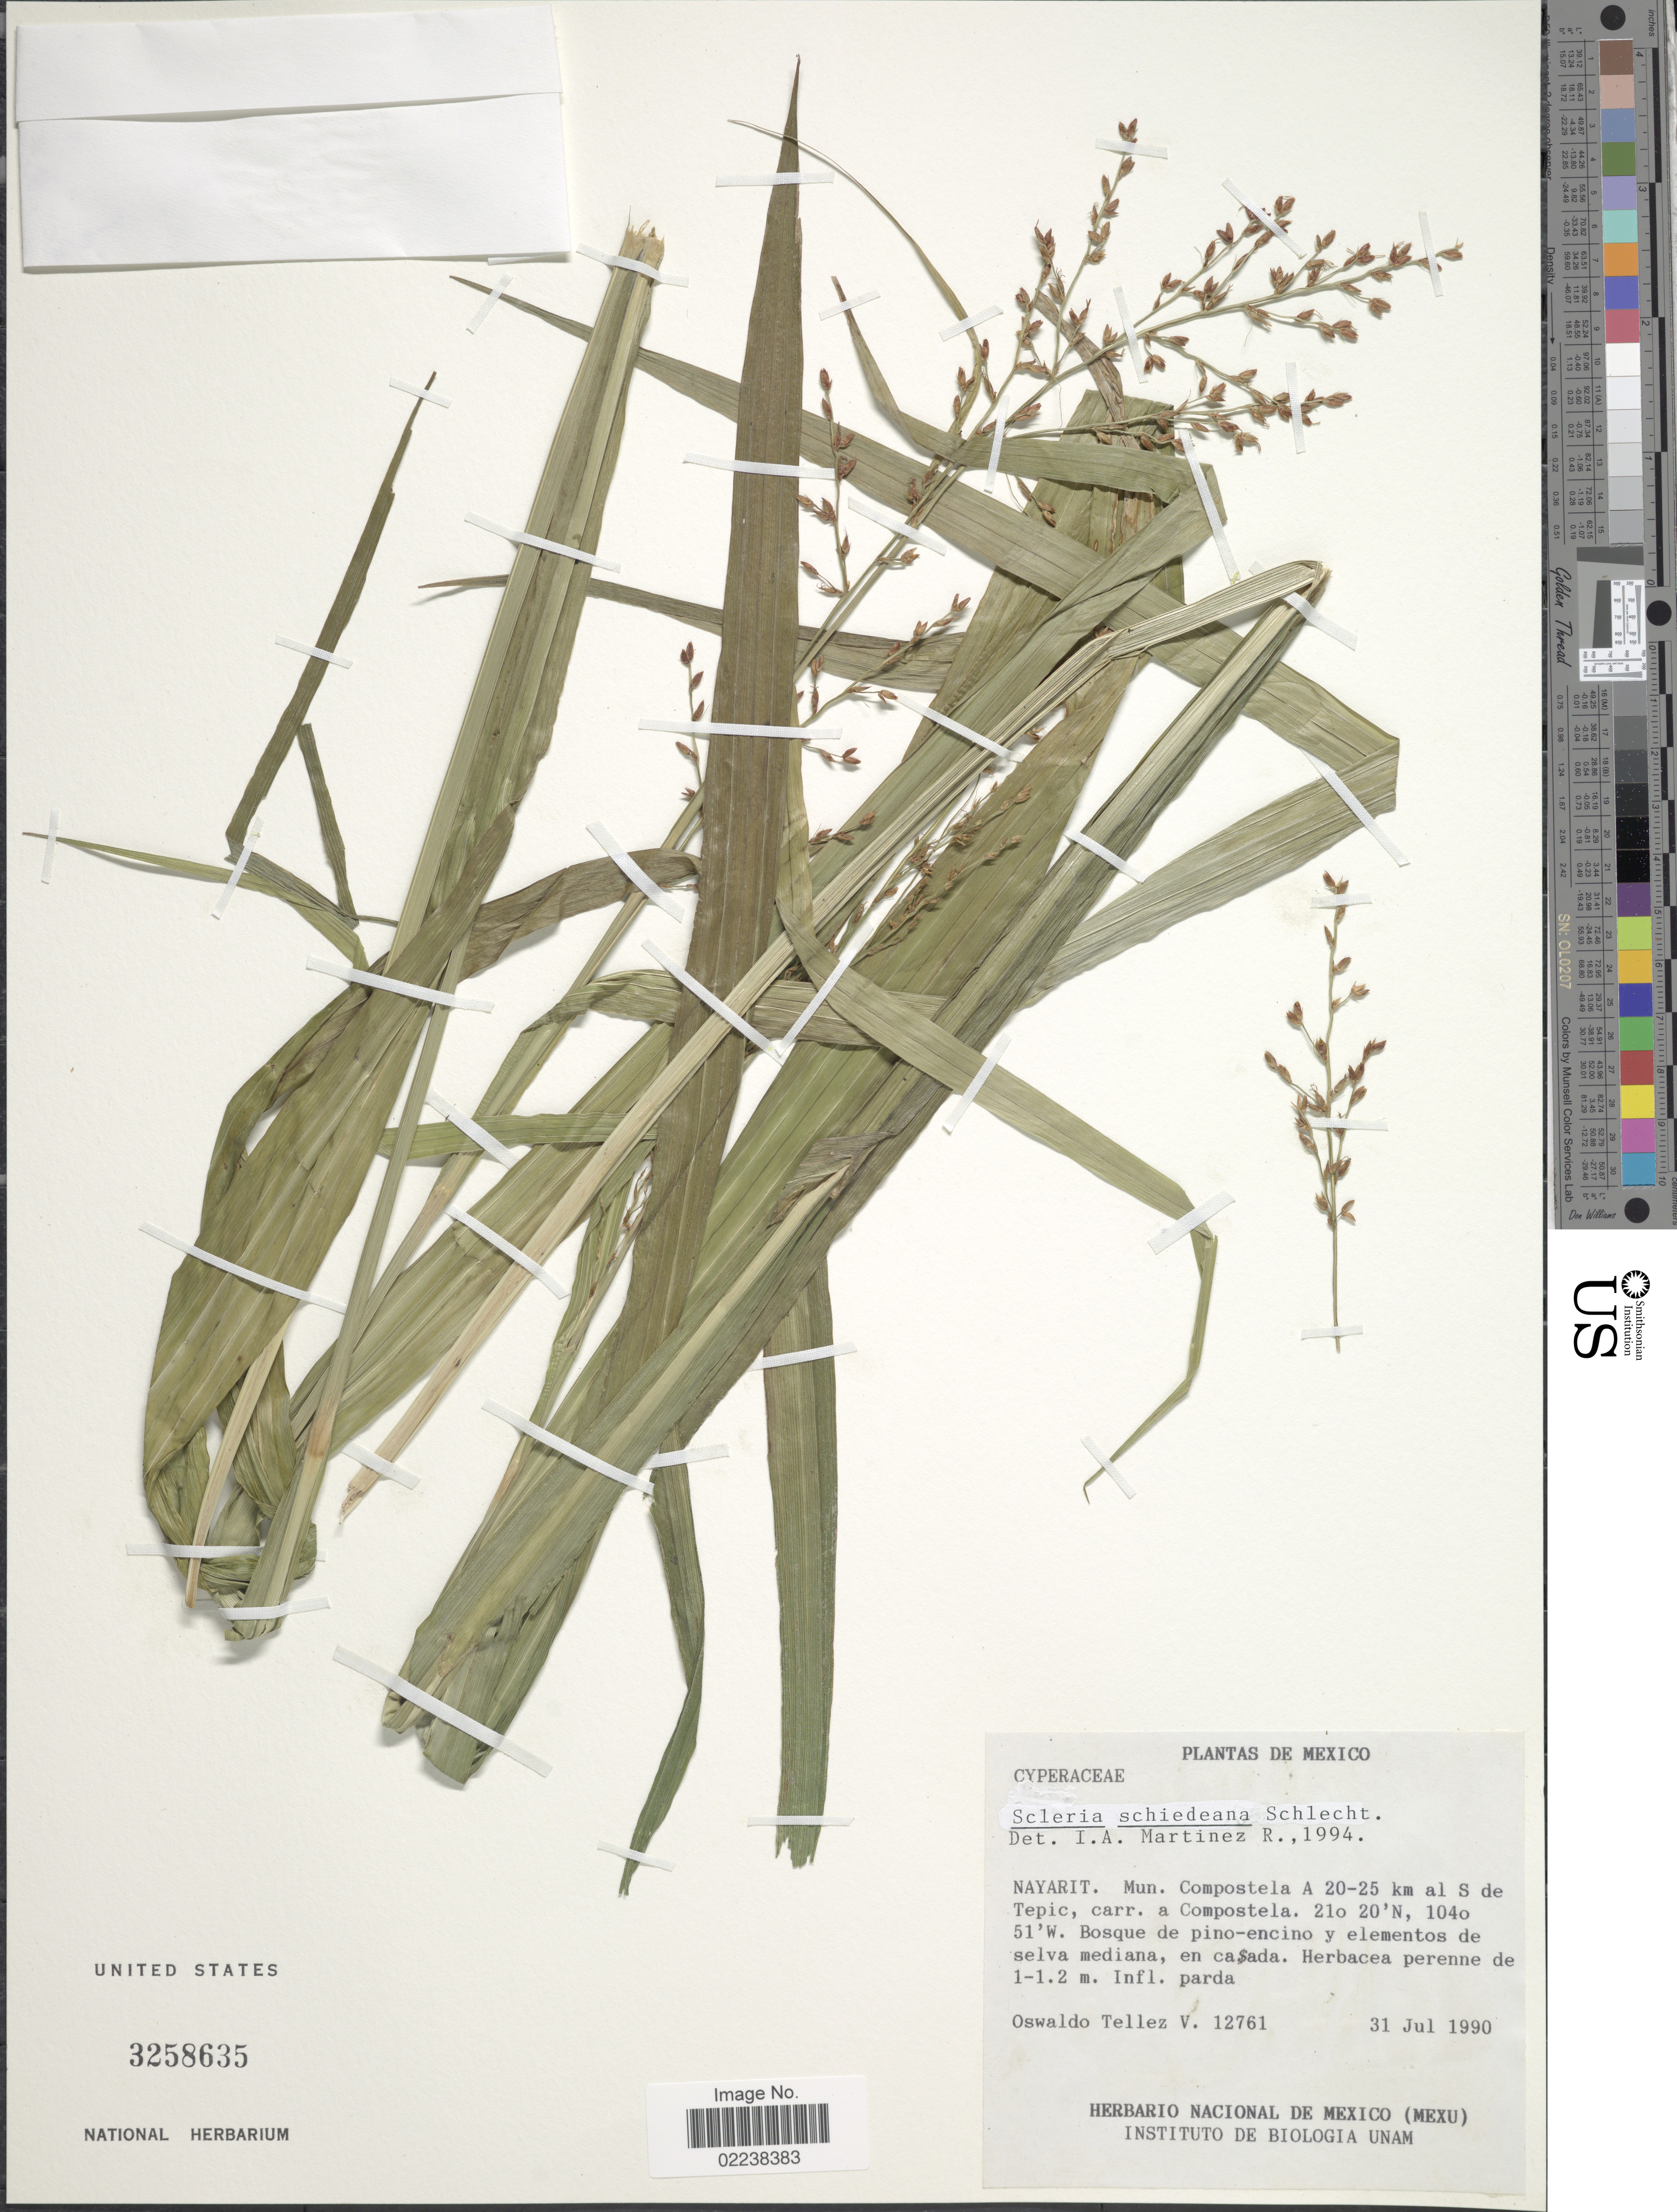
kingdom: Plantae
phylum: Tracheophyta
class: Liliopsida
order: Poales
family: Cyperaceae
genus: Scleria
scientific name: Scleria schiedeana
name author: Schltdl.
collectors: O. Téllez V.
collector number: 12761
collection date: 1990-07-31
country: Mexico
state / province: Nayarit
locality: Mun. Compostela A 20-25 km al S de Tepic, carr. a Compostela.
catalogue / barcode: US 3258635